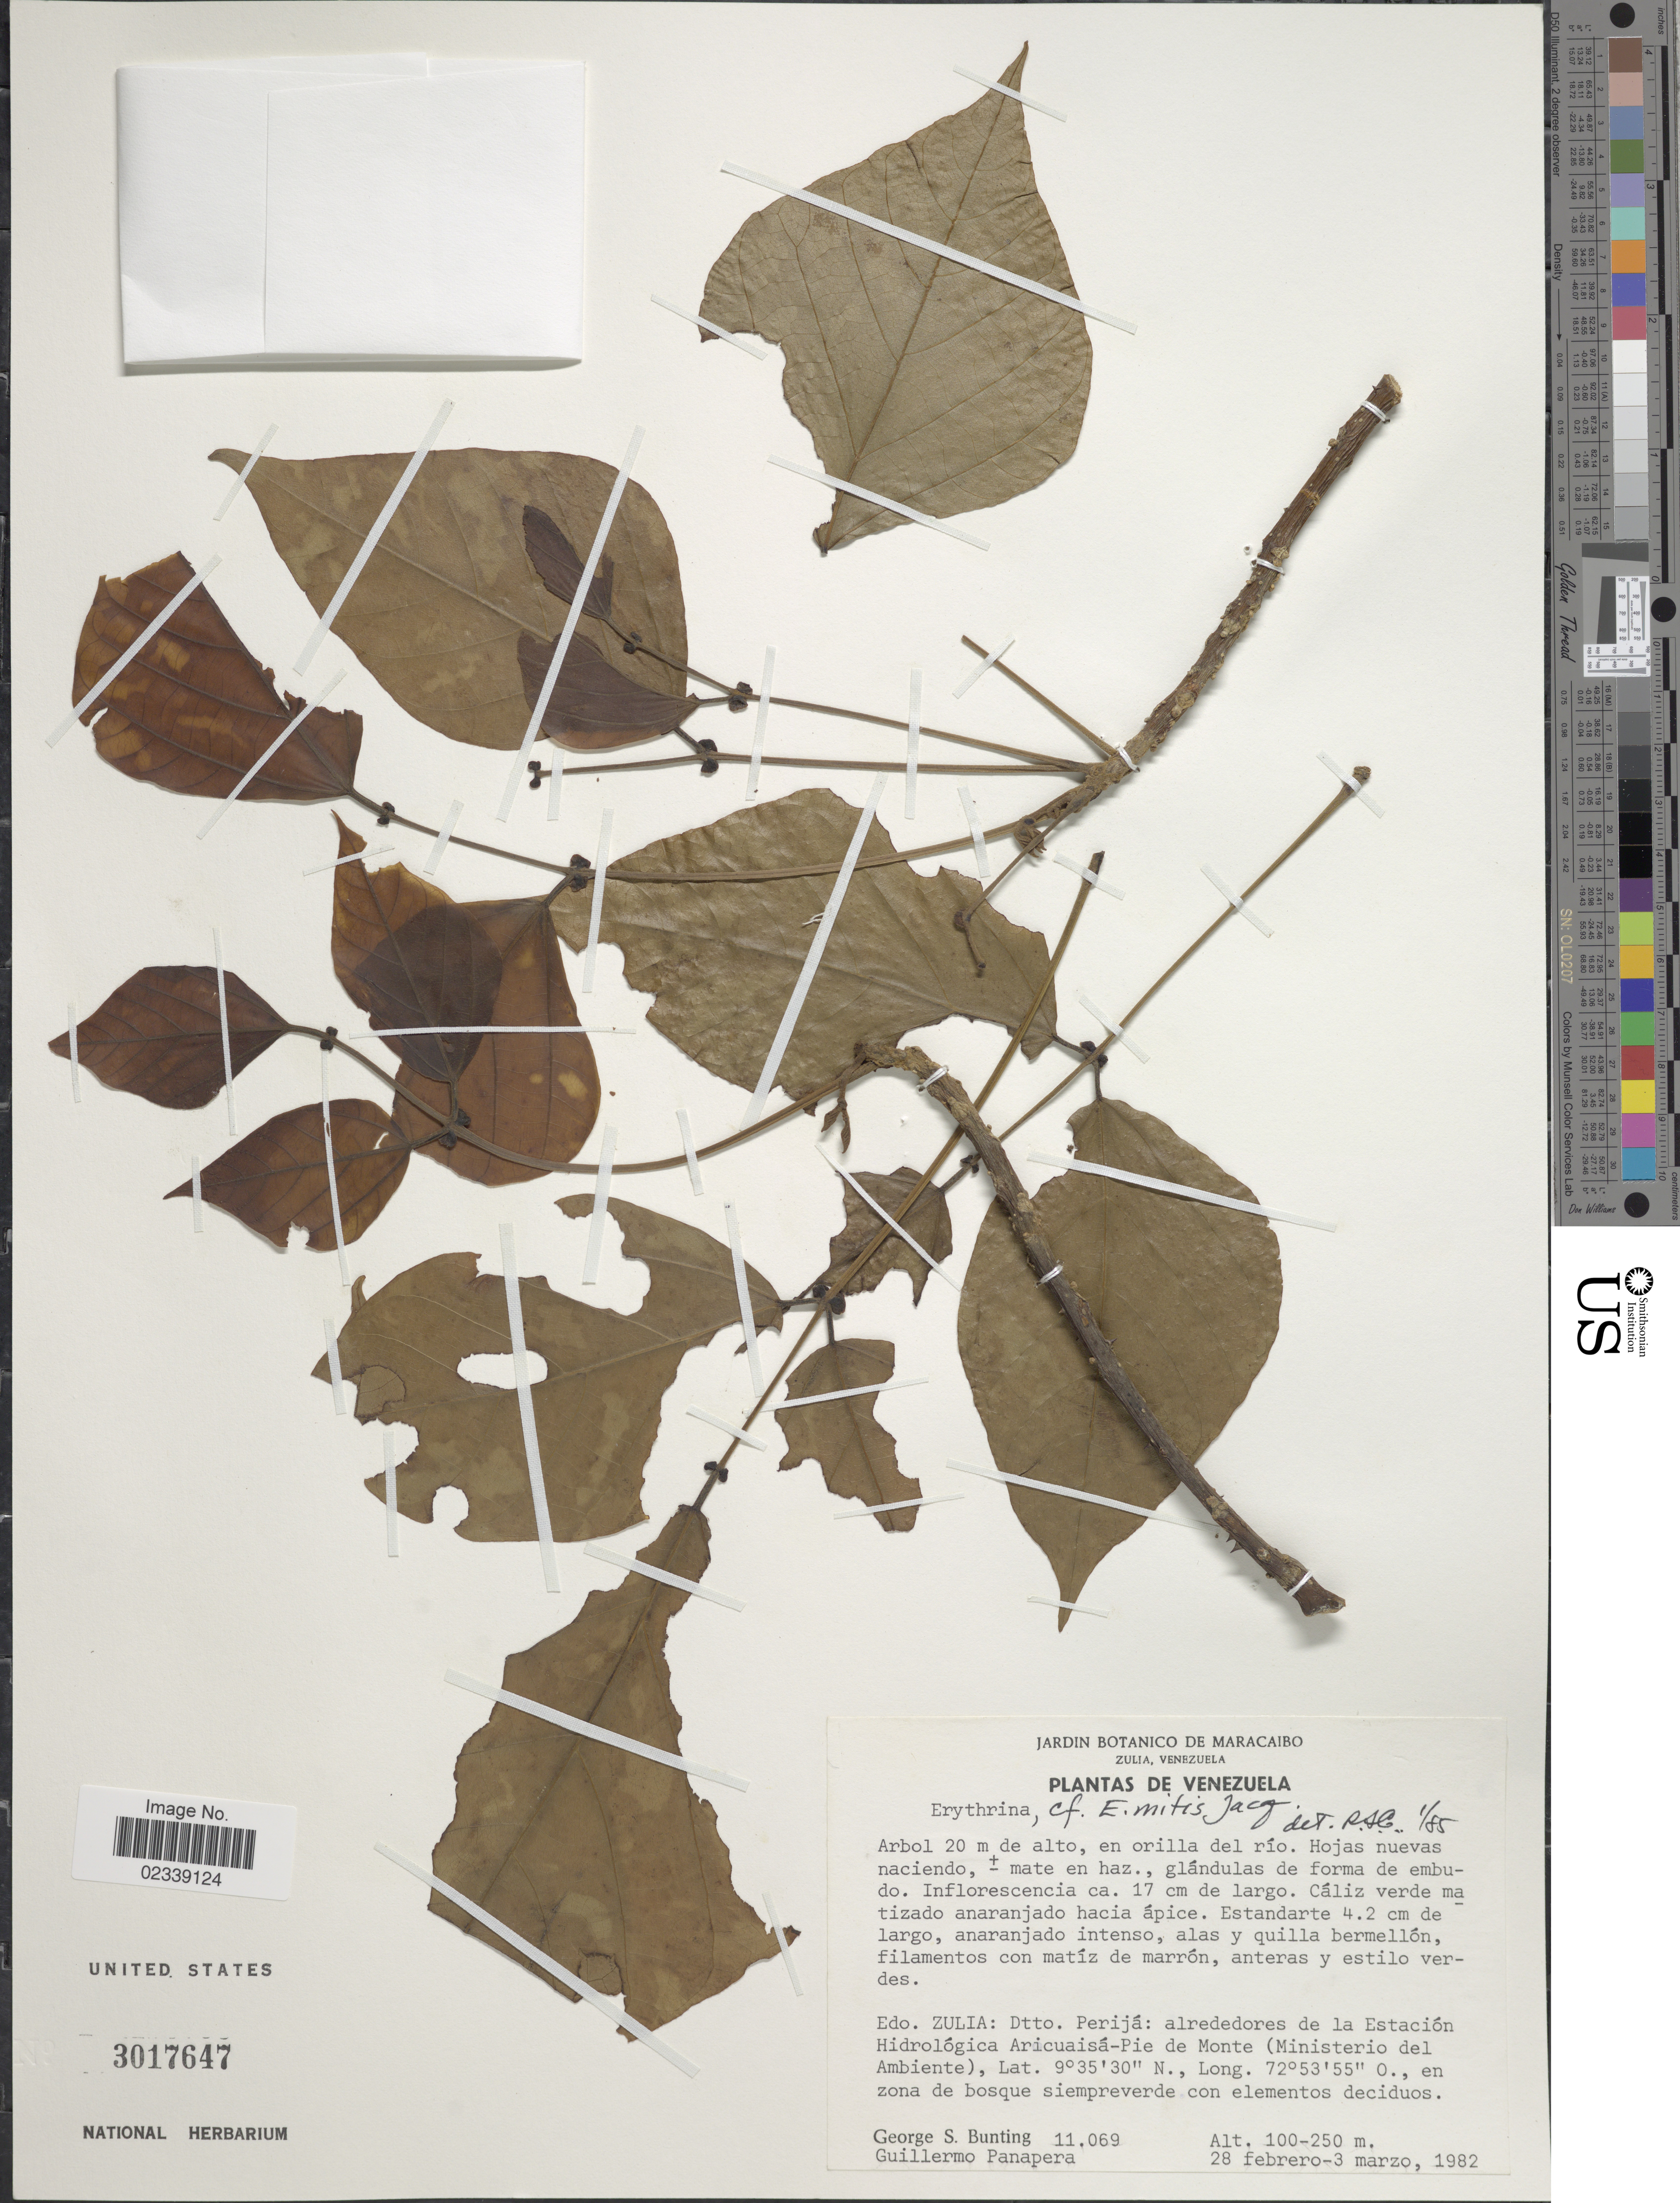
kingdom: Plantae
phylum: Tracheophyta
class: Magnoliopsida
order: Fabales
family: Fabaceae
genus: Erythrina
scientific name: Erythrina mitis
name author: Jacq.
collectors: G. S. Bunting & G. Panapera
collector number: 11069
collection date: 1982-02-28/1982-03-03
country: Venezuela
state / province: Zulia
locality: Dtto. Perija, alrededores de la Estacion Hidrologica Aricuaisa-Pie de Monte (Ministerio del Ambiente)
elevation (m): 100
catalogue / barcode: US 3017647